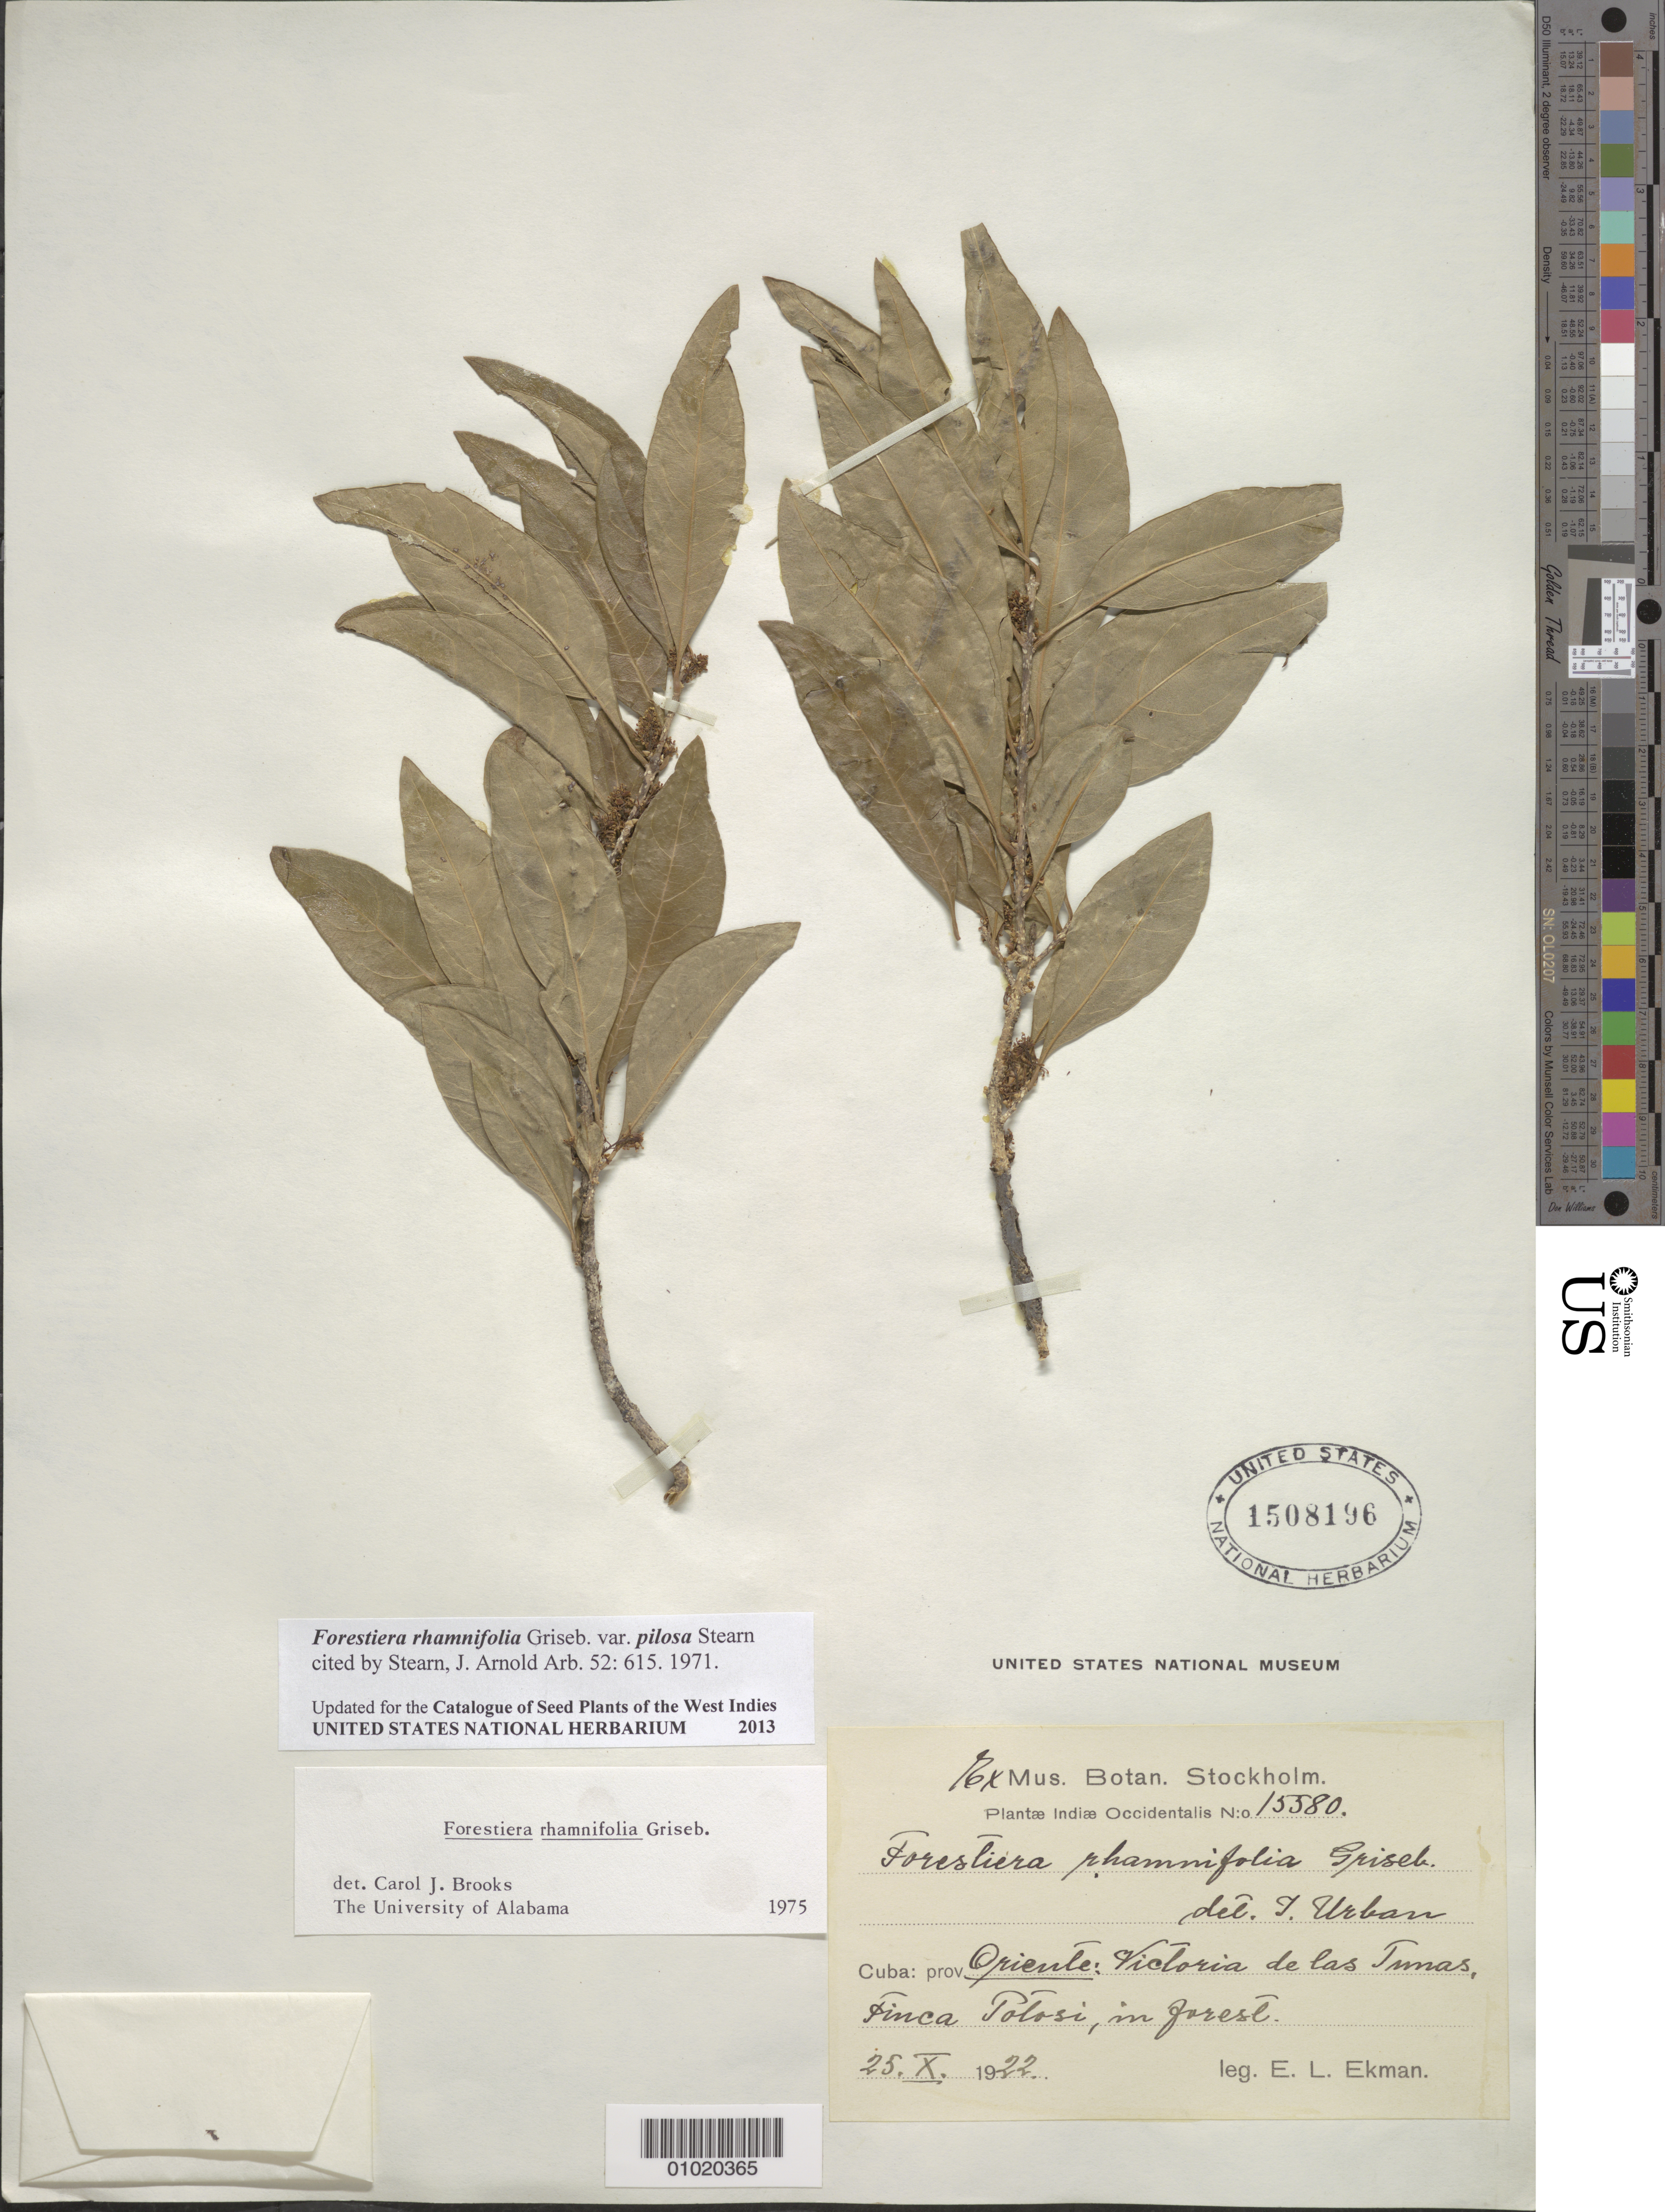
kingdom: Plantae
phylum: Tracheophyta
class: Magnoliopsida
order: Lamiales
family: Oleaceae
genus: Forestiera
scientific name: Forestiera rhamnifolia var. pilosa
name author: Stearn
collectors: E. L. Ekman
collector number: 15580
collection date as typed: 25 Oct 1922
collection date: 1922-10-25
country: Cuba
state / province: Oriente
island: Cuba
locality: Victoria de las Tunas, Finca Polasi, in Jarese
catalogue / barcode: US 1508196